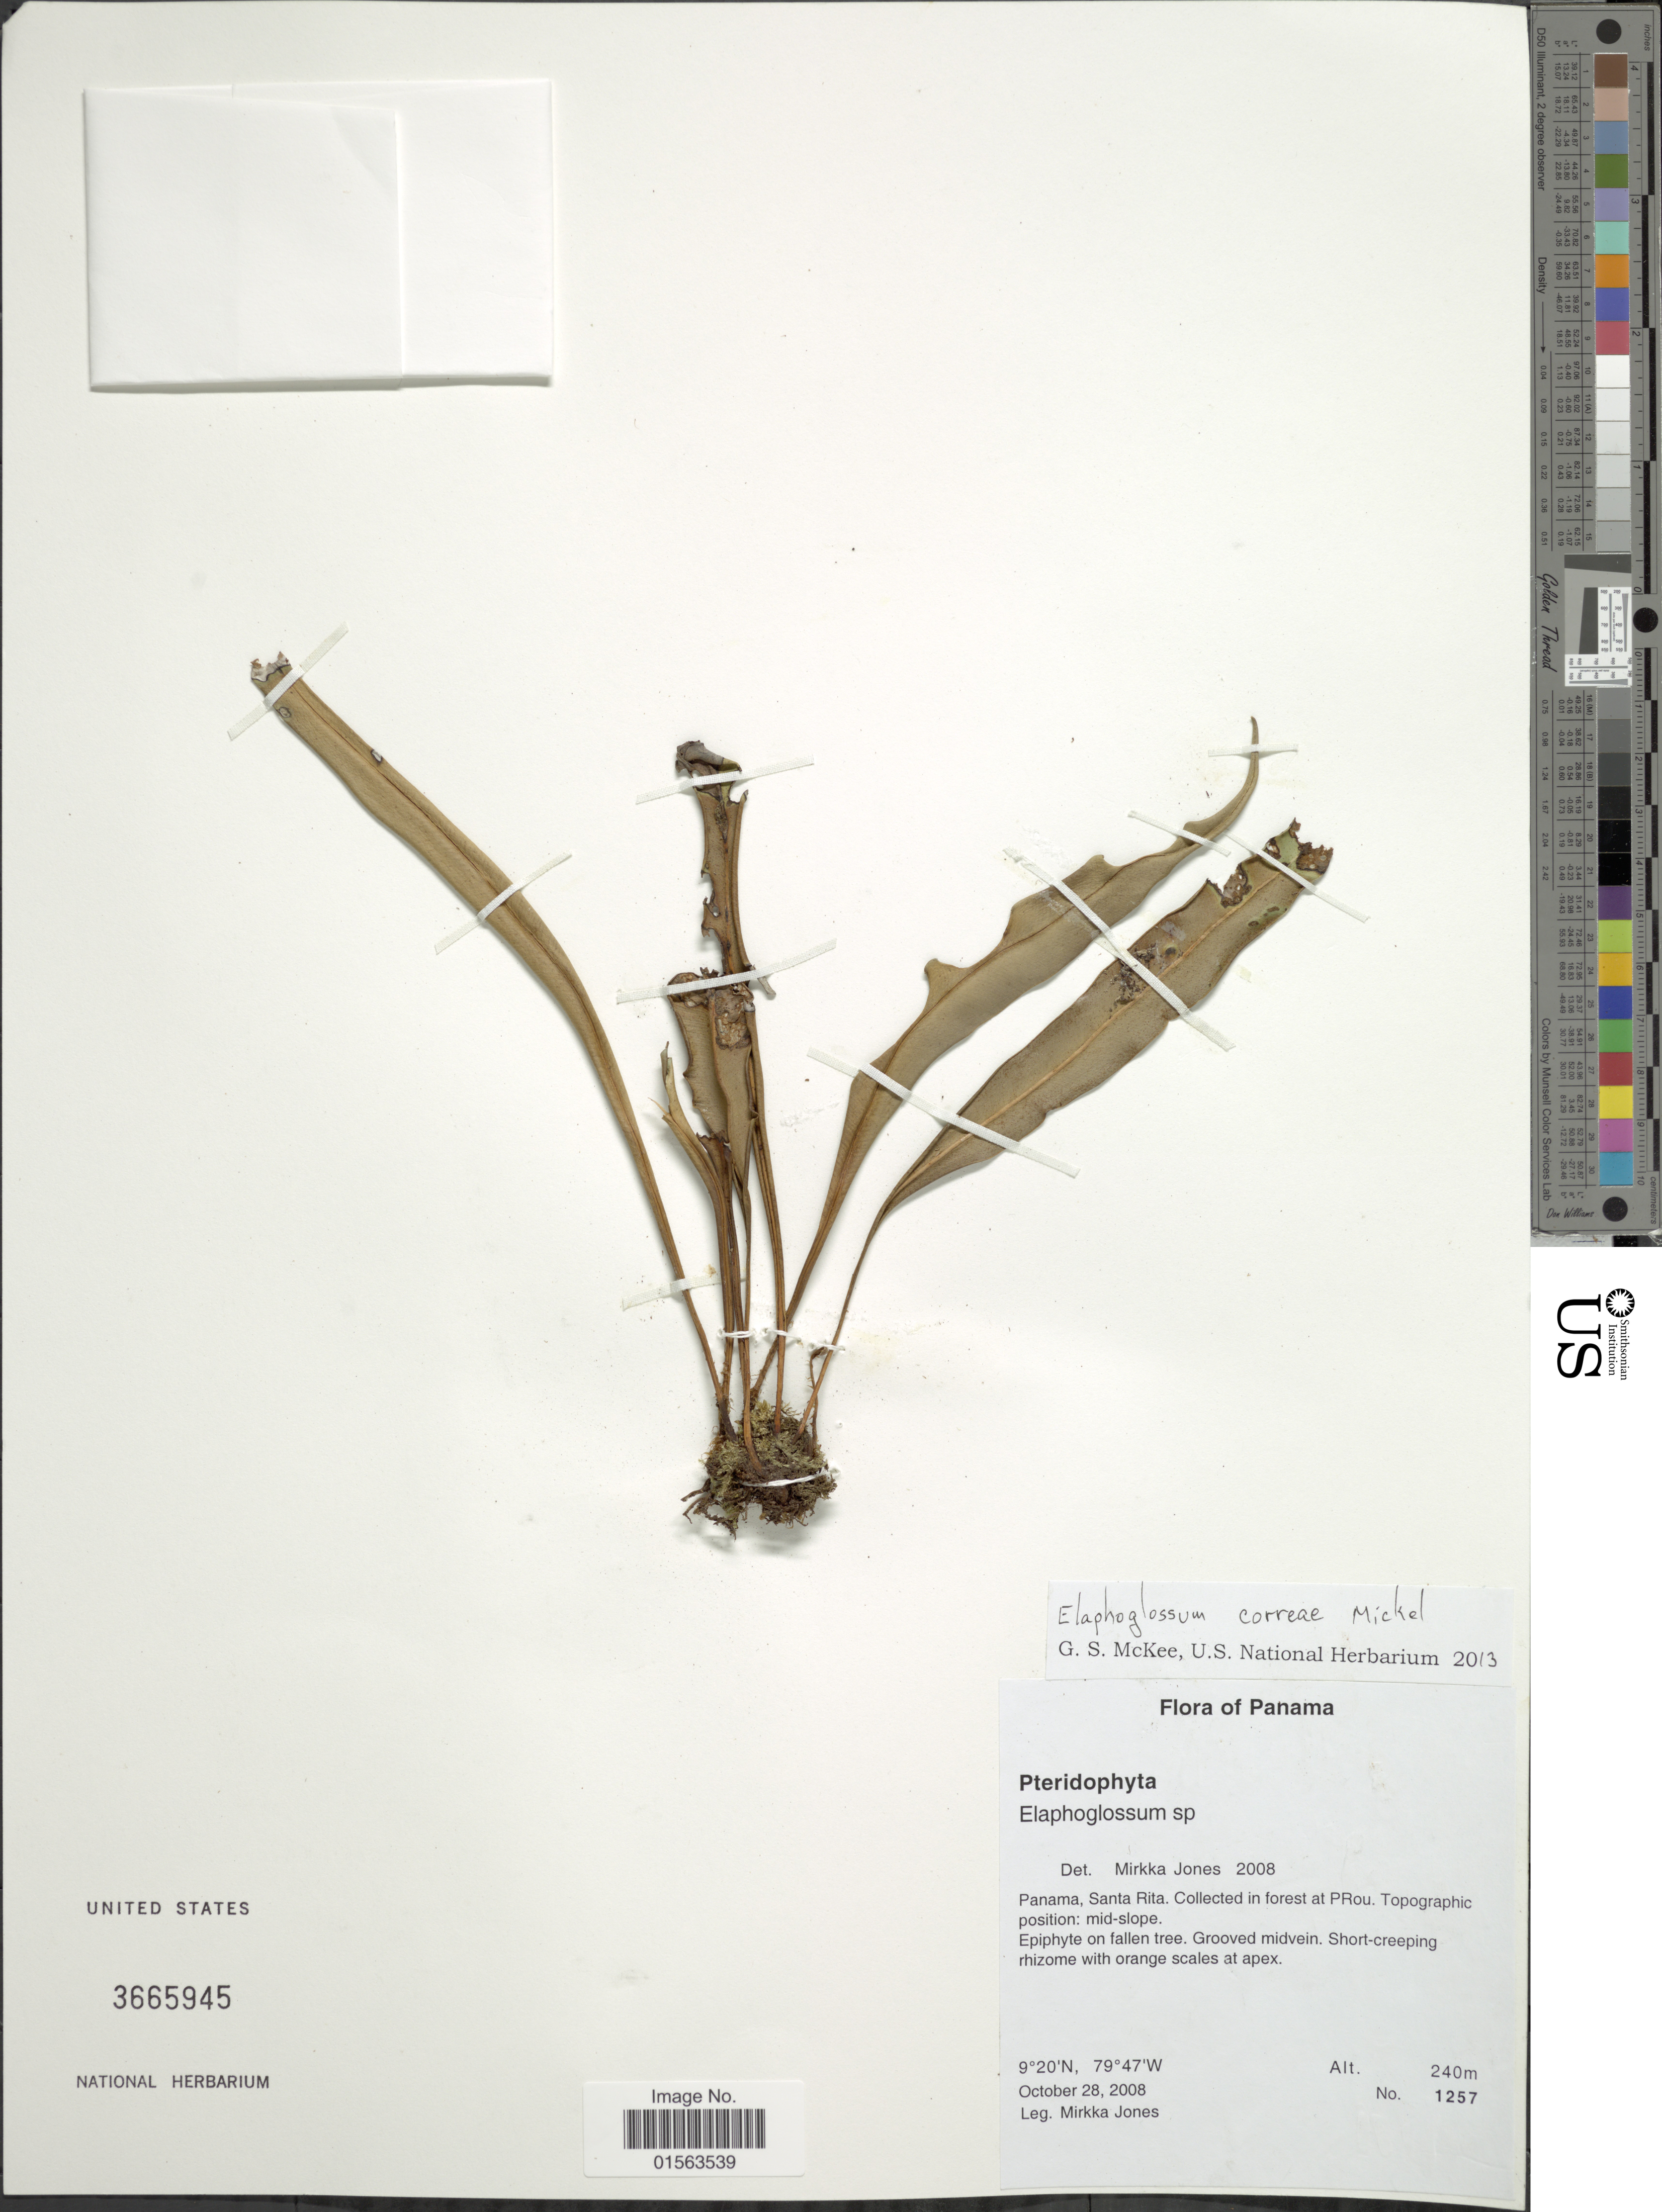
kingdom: Plantae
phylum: Tracheophyta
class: Polypodiopsida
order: Polypodiales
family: Dryopteridaceae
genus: Elaphoglossum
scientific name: Elaphoglossum correae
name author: Mickel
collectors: M. Jones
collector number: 1257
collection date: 2008-10-28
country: Panama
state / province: Panamá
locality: Panama, Santa Rita, forest at Prou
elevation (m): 240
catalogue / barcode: US 3665945